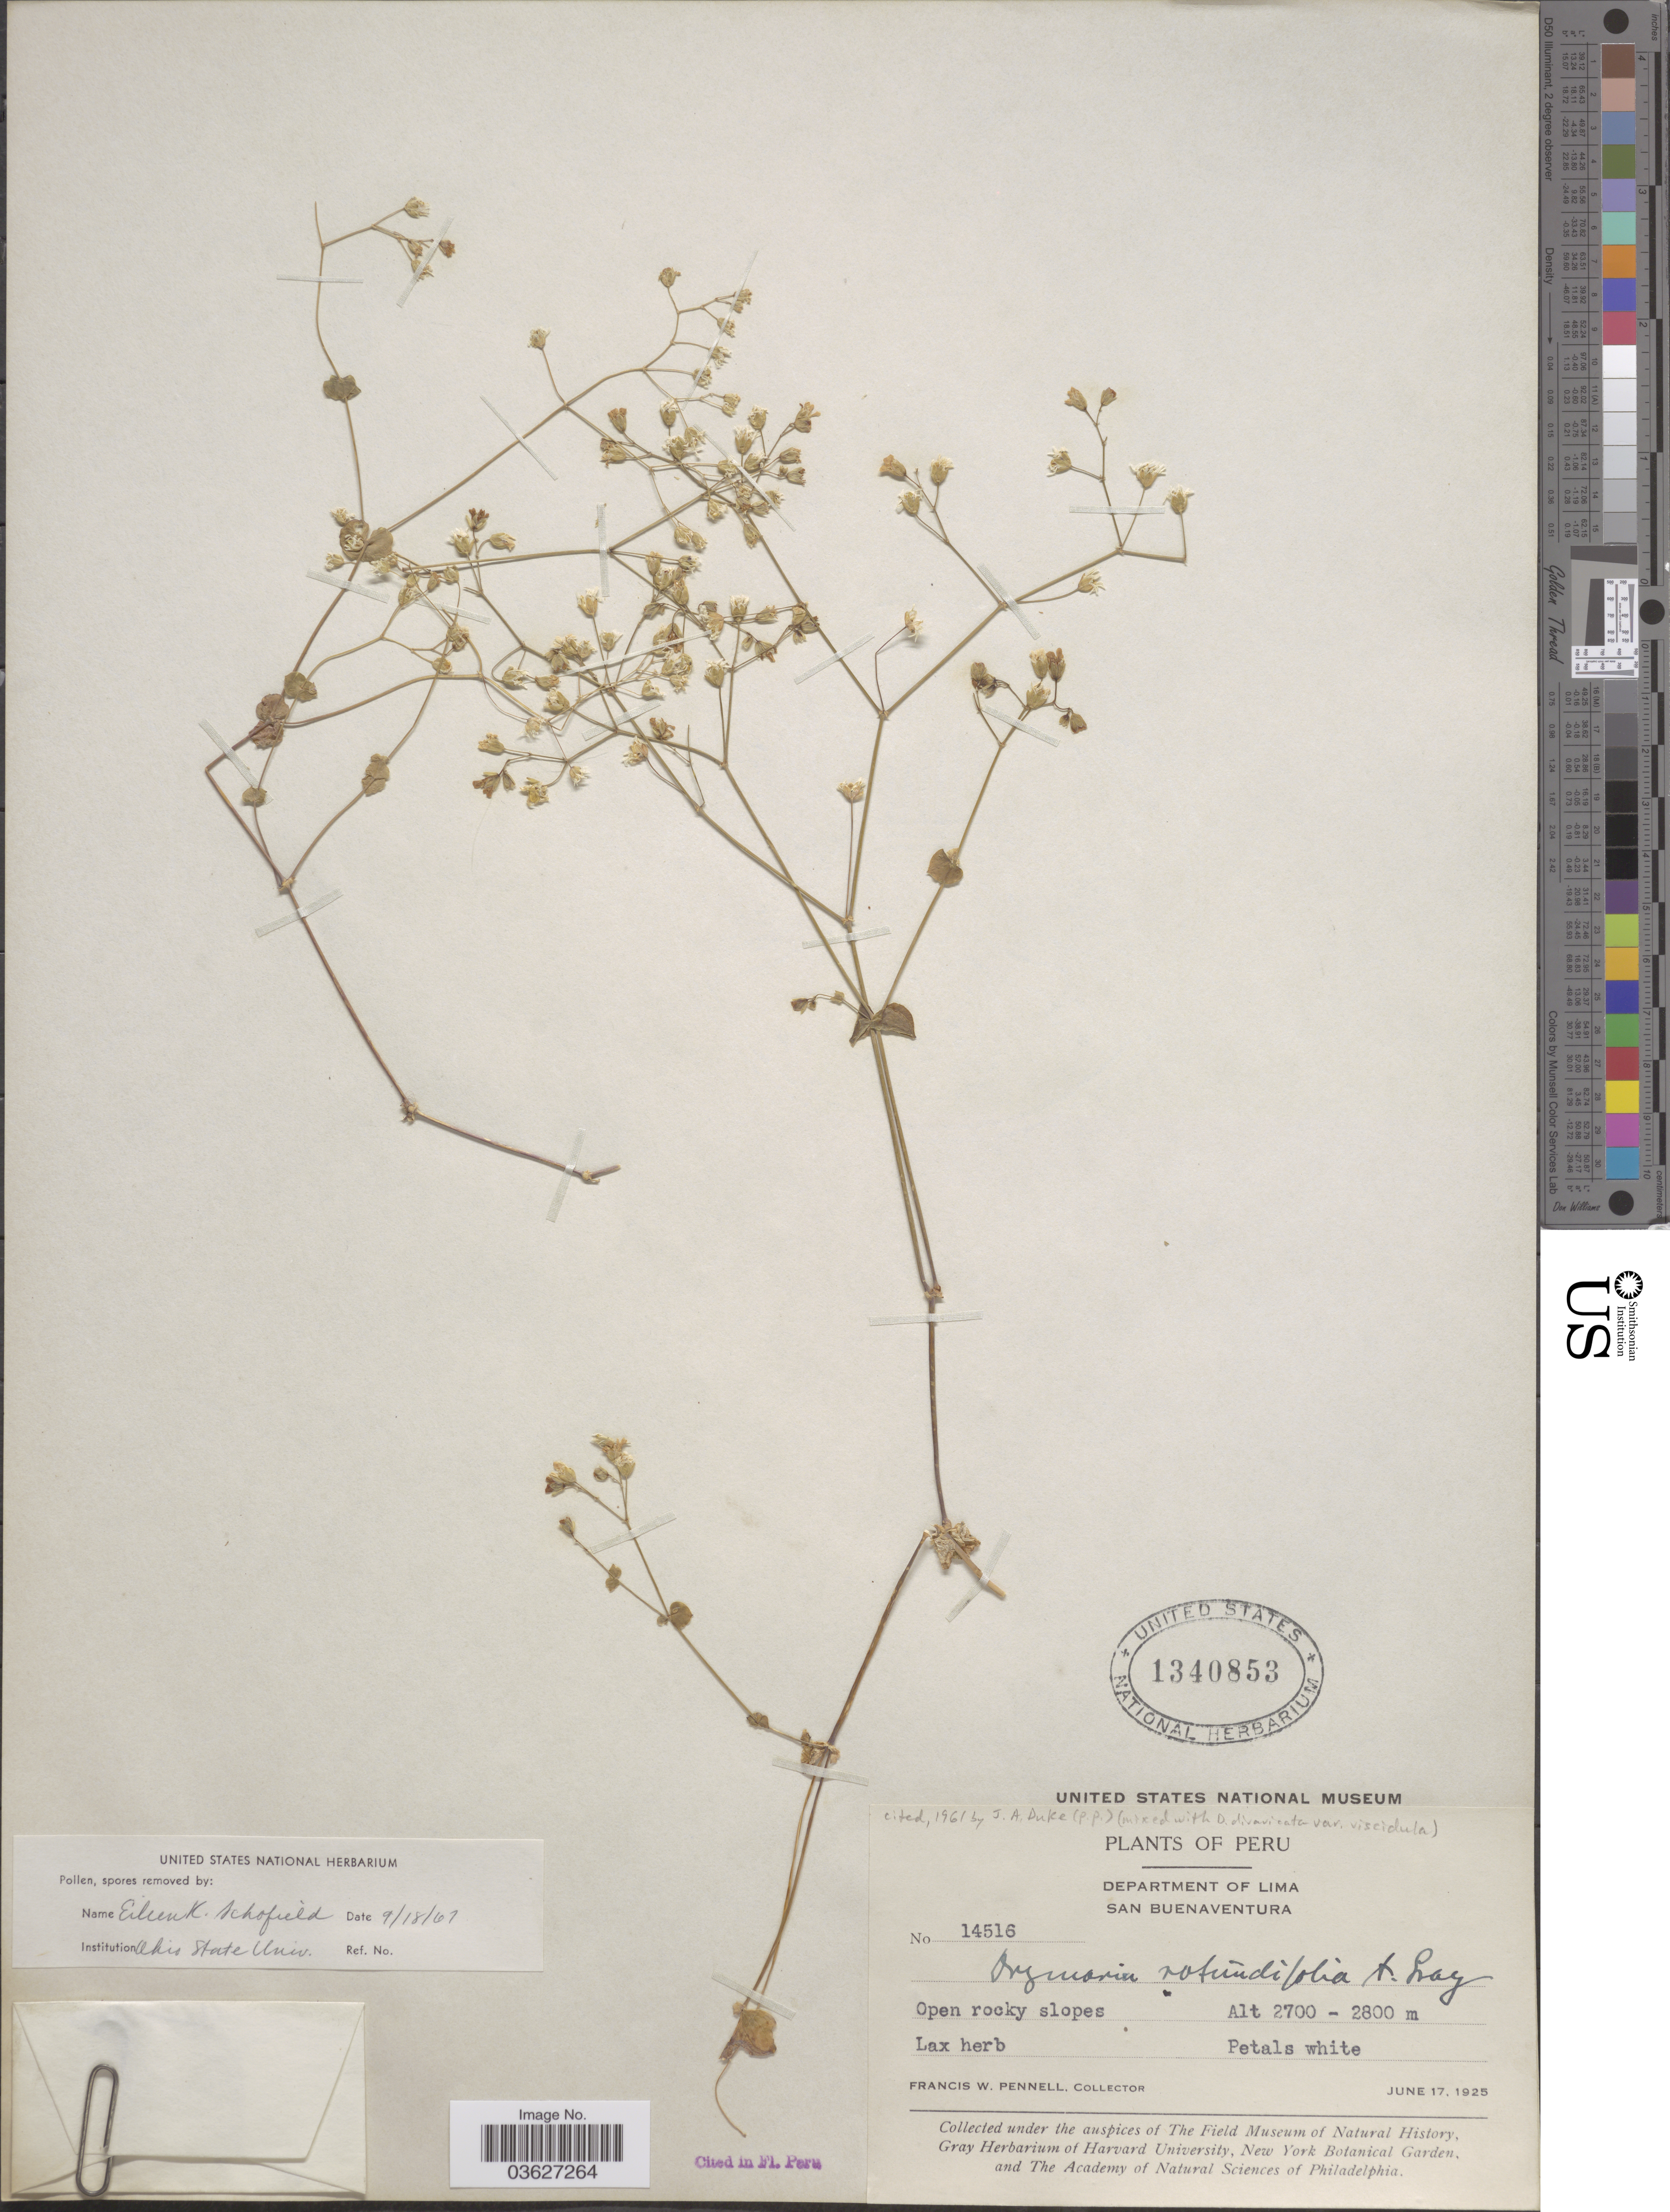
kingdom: Plantae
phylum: Tracheophyta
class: Magnoliopsida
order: Caryophyllales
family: Caryophyllaceae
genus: Drymaria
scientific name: Drymaria rotundifolia var. rotundifolia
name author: A. Gray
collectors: F. W. Pennell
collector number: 14516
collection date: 1925-06-17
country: Peru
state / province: Lima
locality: Department of Lima. San Buenaventura.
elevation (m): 2700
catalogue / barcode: US 1340853